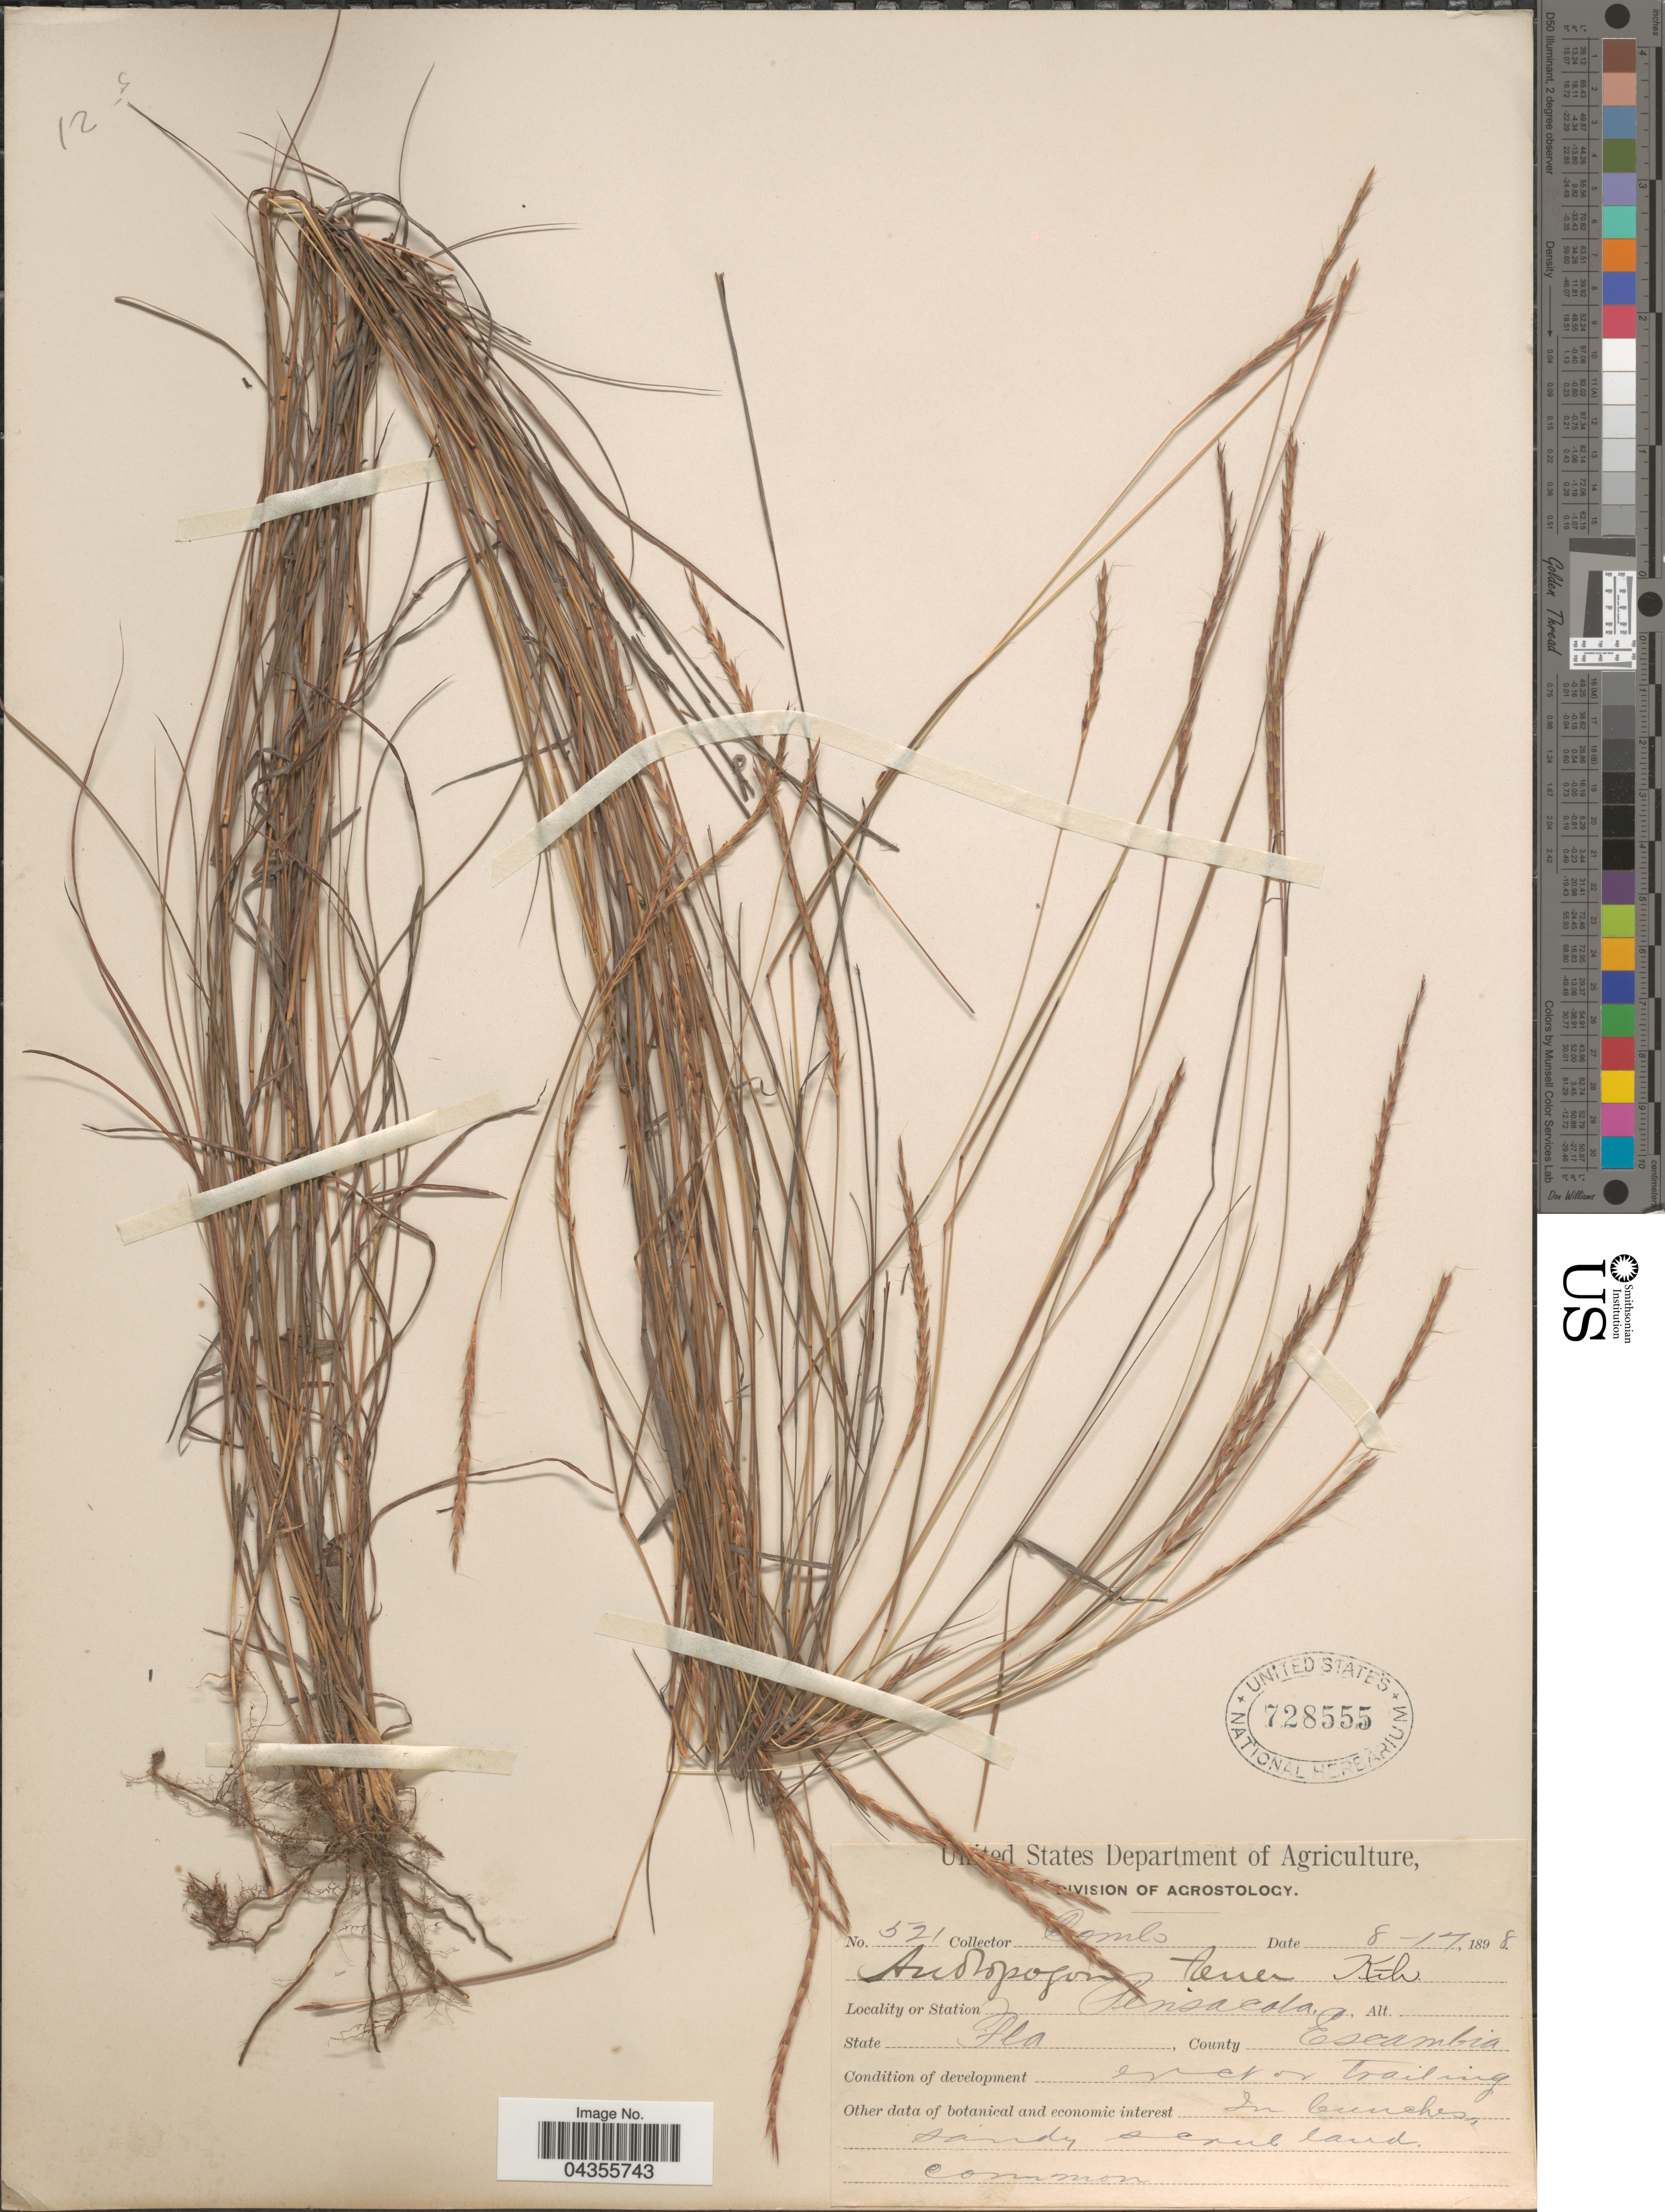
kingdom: Plantae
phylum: Tracheophyta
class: Liliopsida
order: Poales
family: Poaceae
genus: Schizachyrium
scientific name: Schizachyrium tenerum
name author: Nees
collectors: -. Combs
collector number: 521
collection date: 1898-08-17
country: United States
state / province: Florida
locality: Pensacola. County Escambia.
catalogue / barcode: US 728555